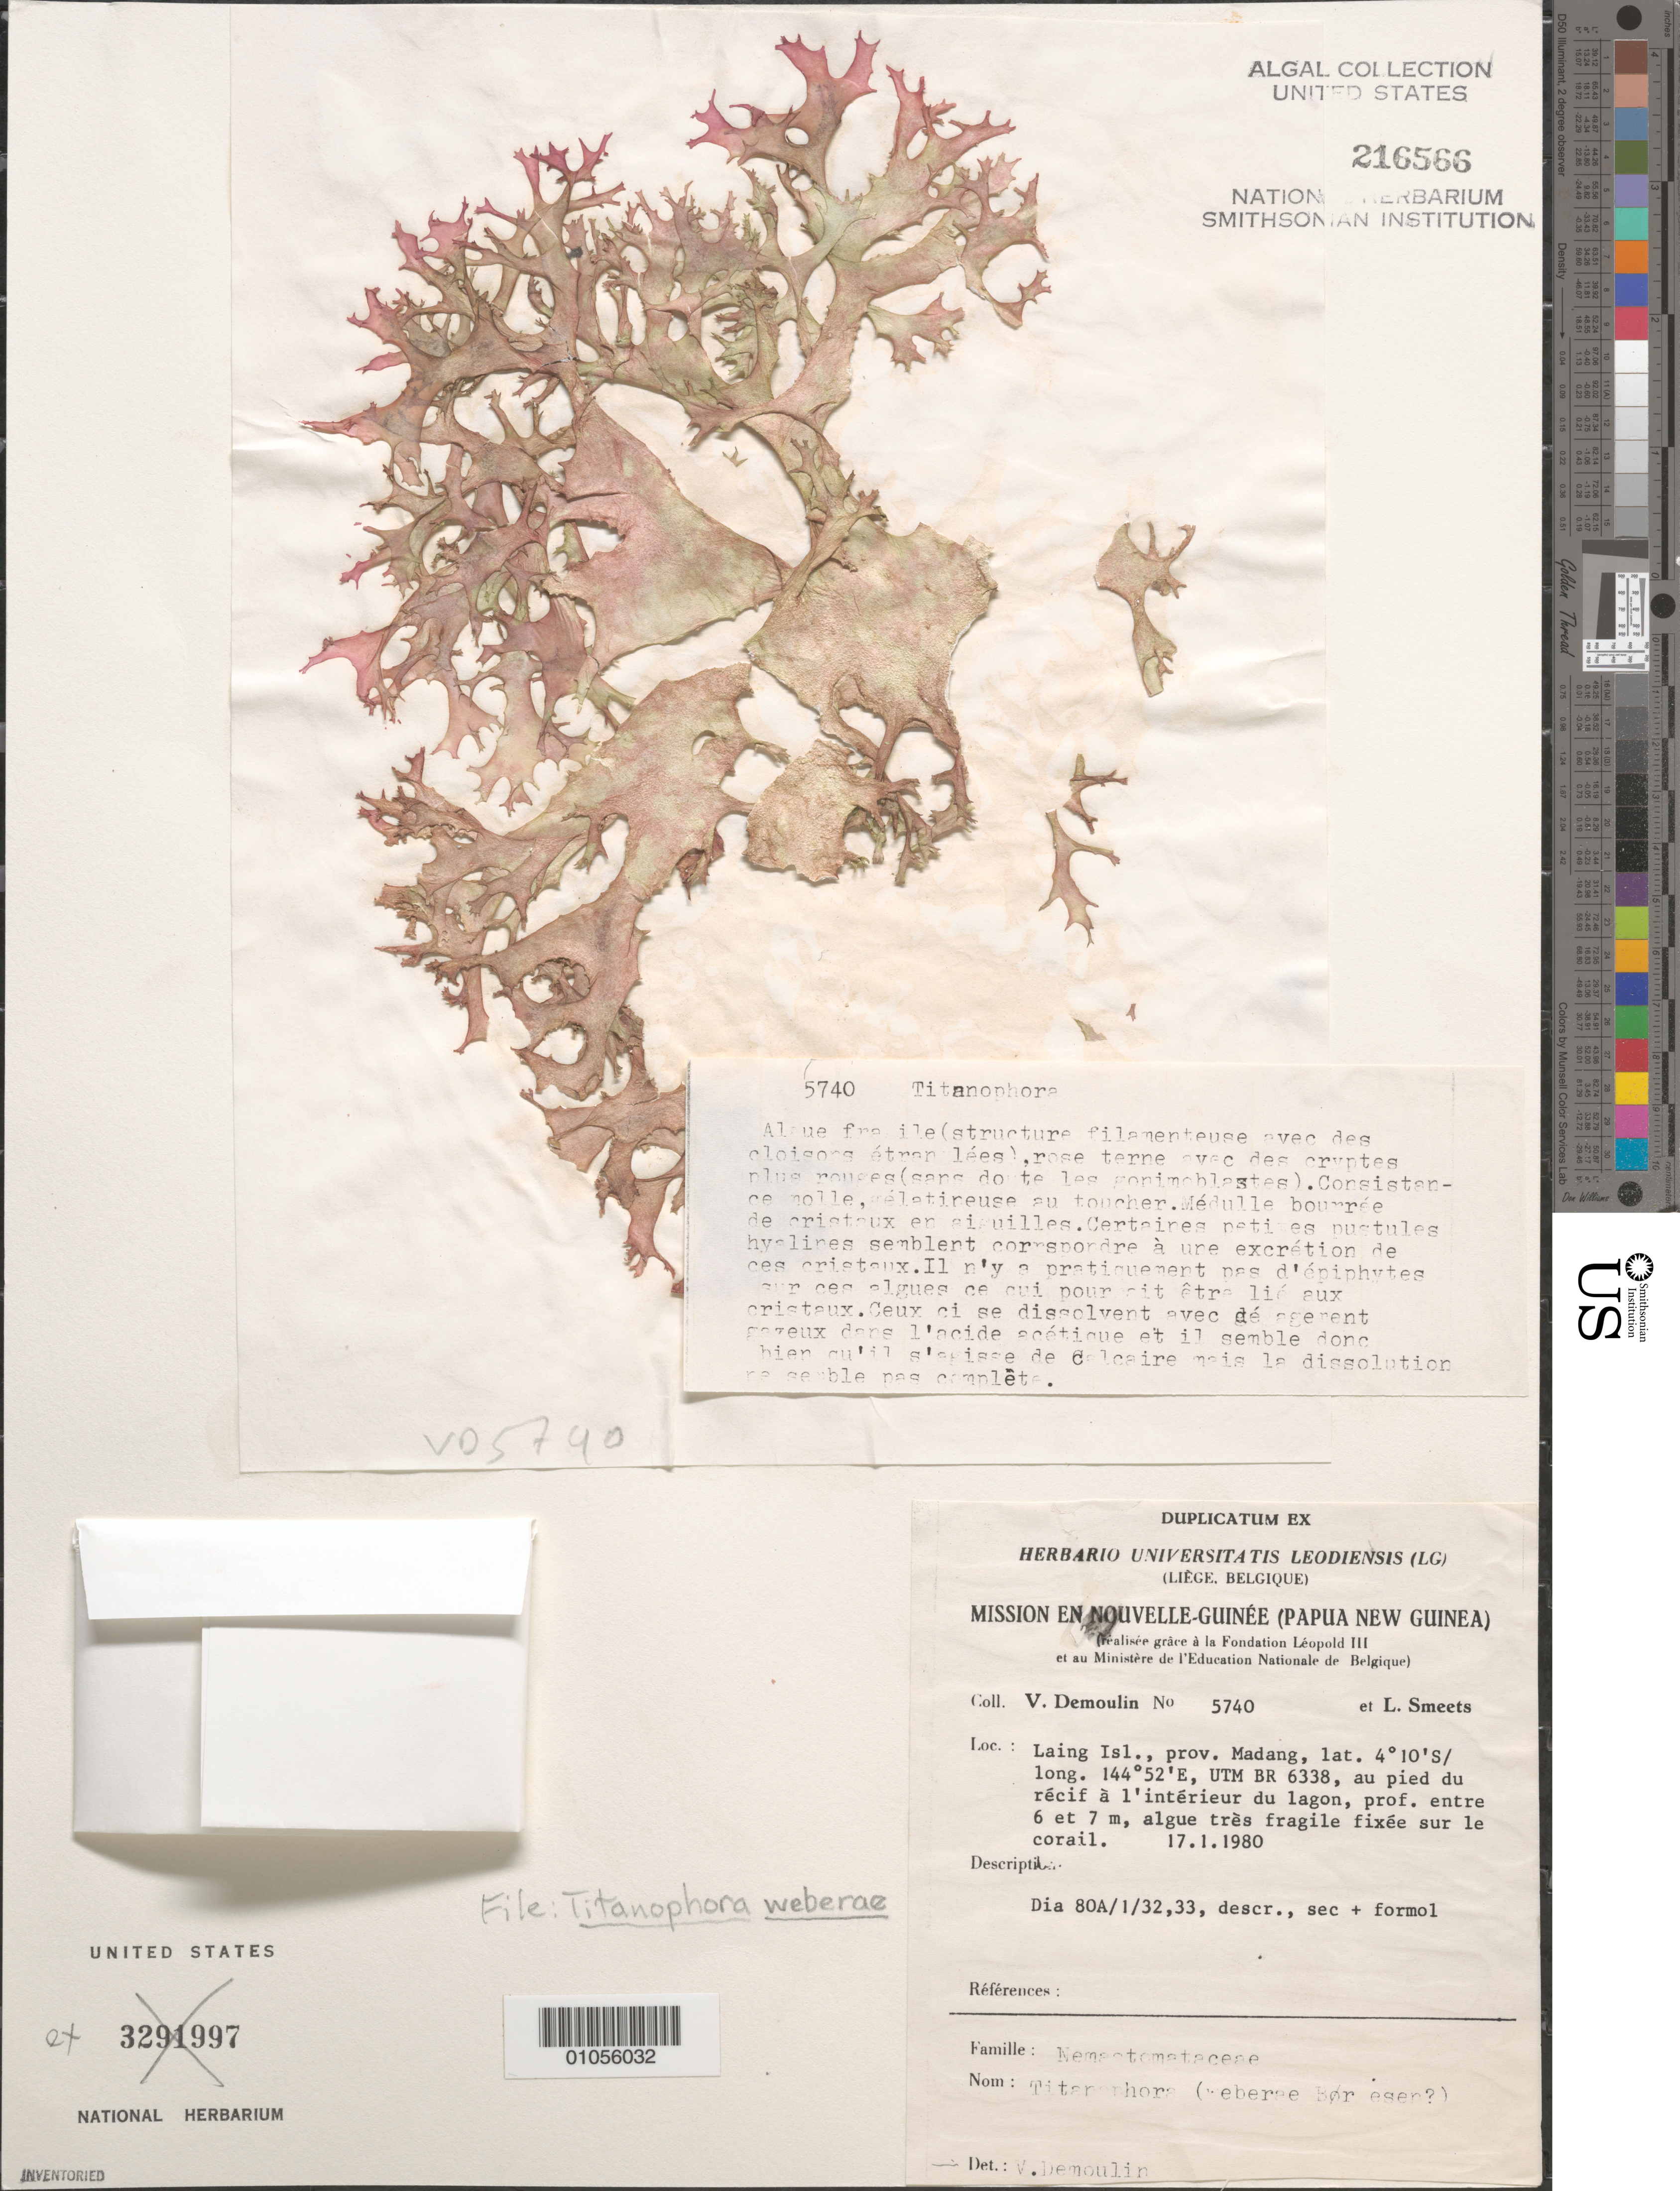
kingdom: Plantae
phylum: Rhodophyta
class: Florideophyceae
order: Nemastomatales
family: Schizymeniaceae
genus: Titanophora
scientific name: Titanophora weberae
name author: Børgesen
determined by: Demoulin, V.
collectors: V. Demoulin & L. Smeets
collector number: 5470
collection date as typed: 17 Jan 1980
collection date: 1980-01-17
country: Papua New Guinea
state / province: Madang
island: Laing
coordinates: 4 10'S, 144 52"E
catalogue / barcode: US 216566